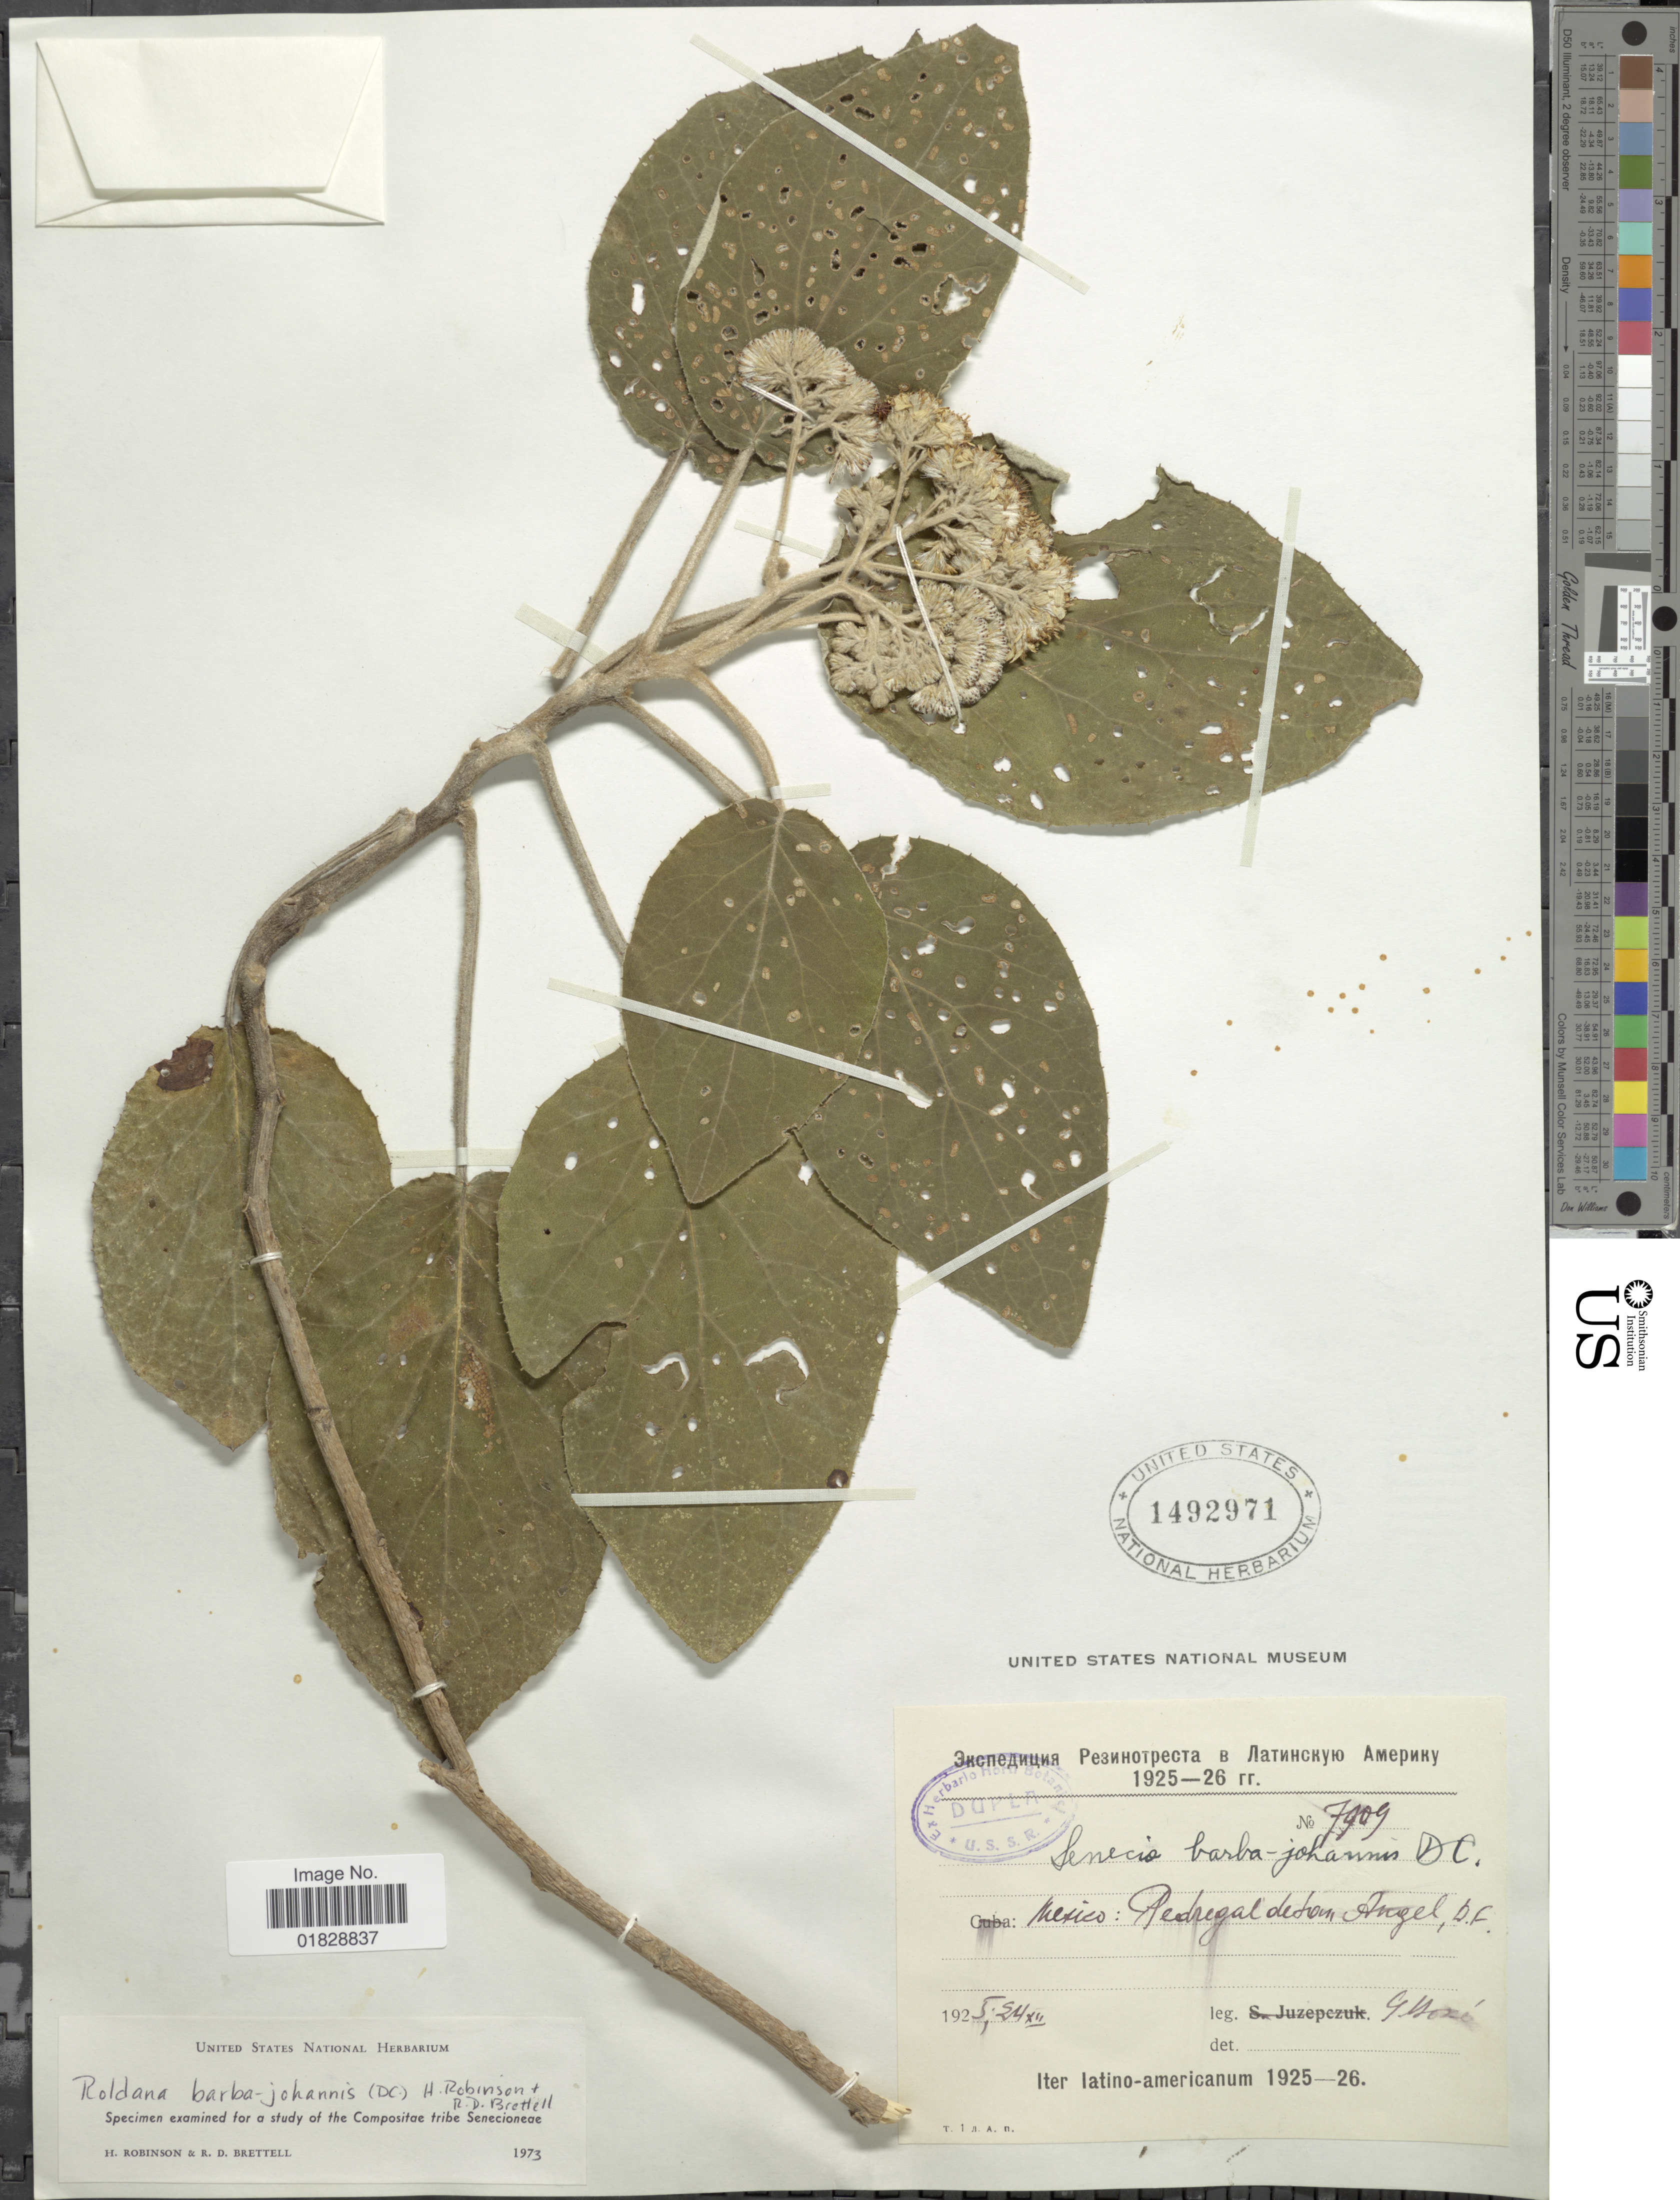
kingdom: Plantae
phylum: Tracheophyta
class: Magnoliopsida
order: Asterales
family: Asteraceae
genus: Roldana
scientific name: Roldana barba-johannis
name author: (DC.) H. Rob. & Brettell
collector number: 7909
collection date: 1925-12-24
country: Mexico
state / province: Distrito Federal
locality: Mexico: Redregal de San Angel, D.F.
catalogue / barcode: US 1492971